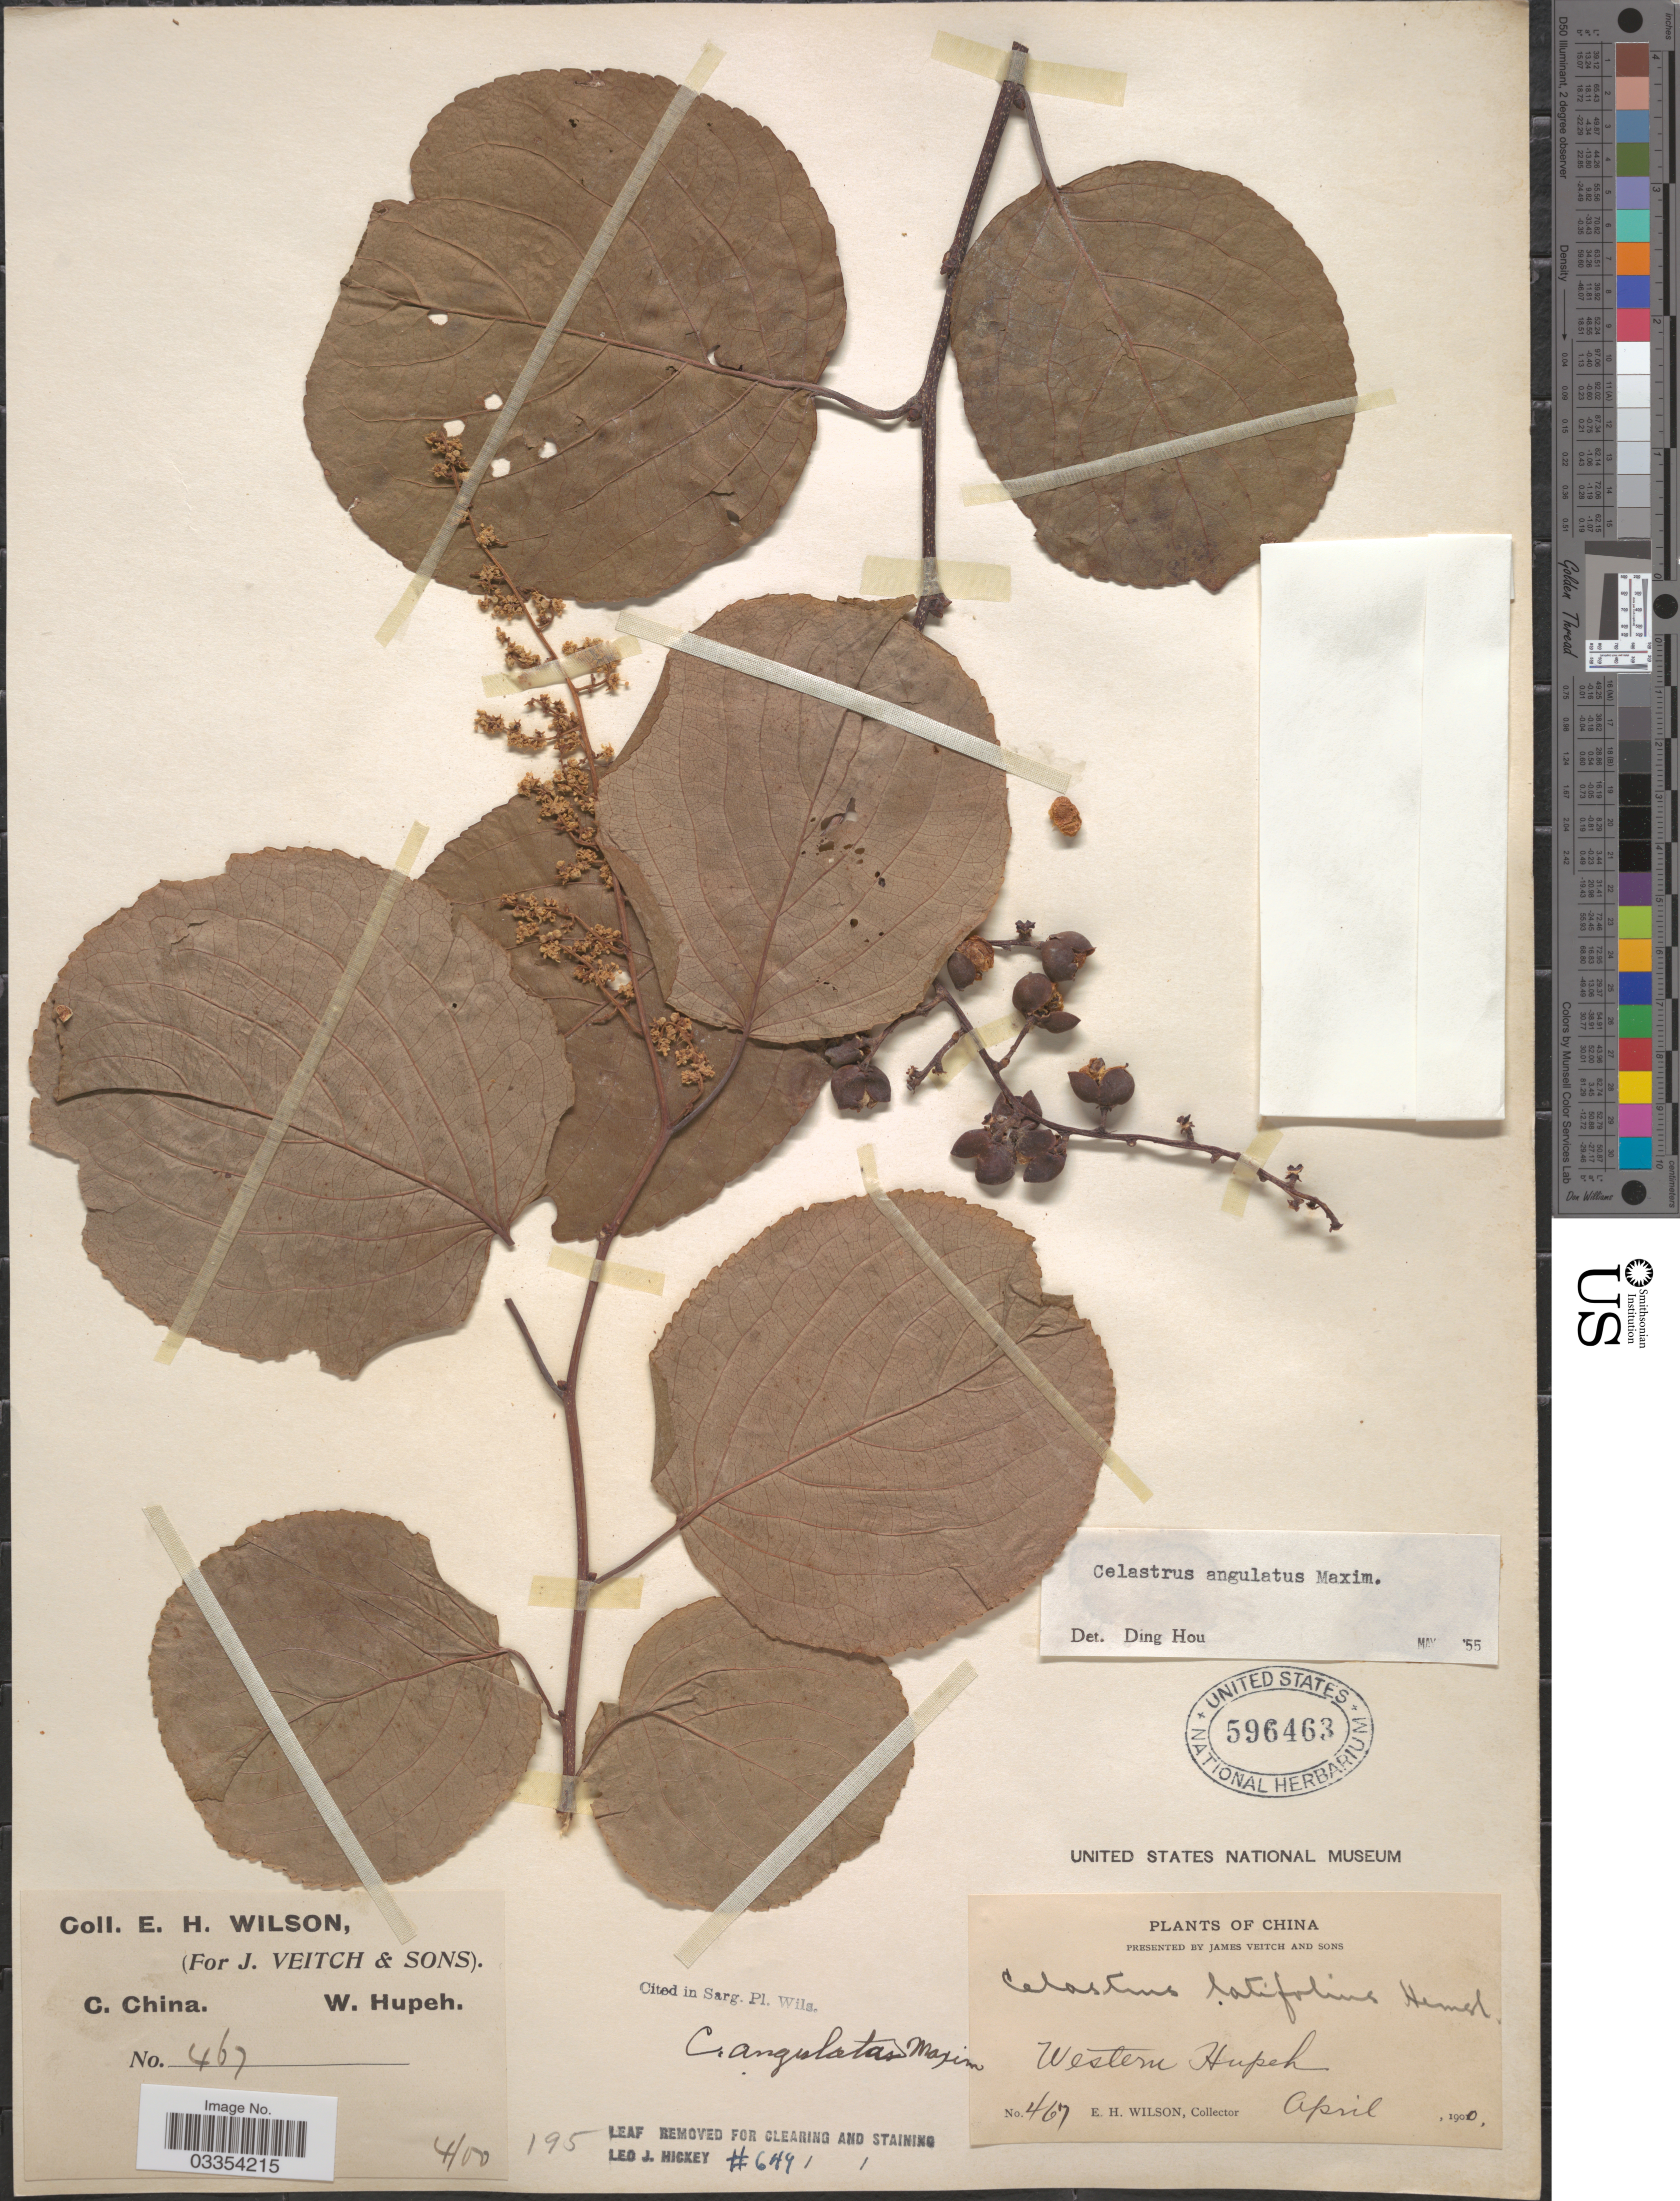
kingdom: Plantae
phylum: Tracheophyta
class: Magnoliopsida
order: Celastrales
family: Celastraceae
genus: Celastrus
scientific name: Celastrus angulatus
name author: Maxim.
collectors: E. Wilson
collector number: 467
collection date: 1900-04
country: China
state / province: Hubei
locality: C. China. Western Hupeh.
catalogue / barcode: US 596463